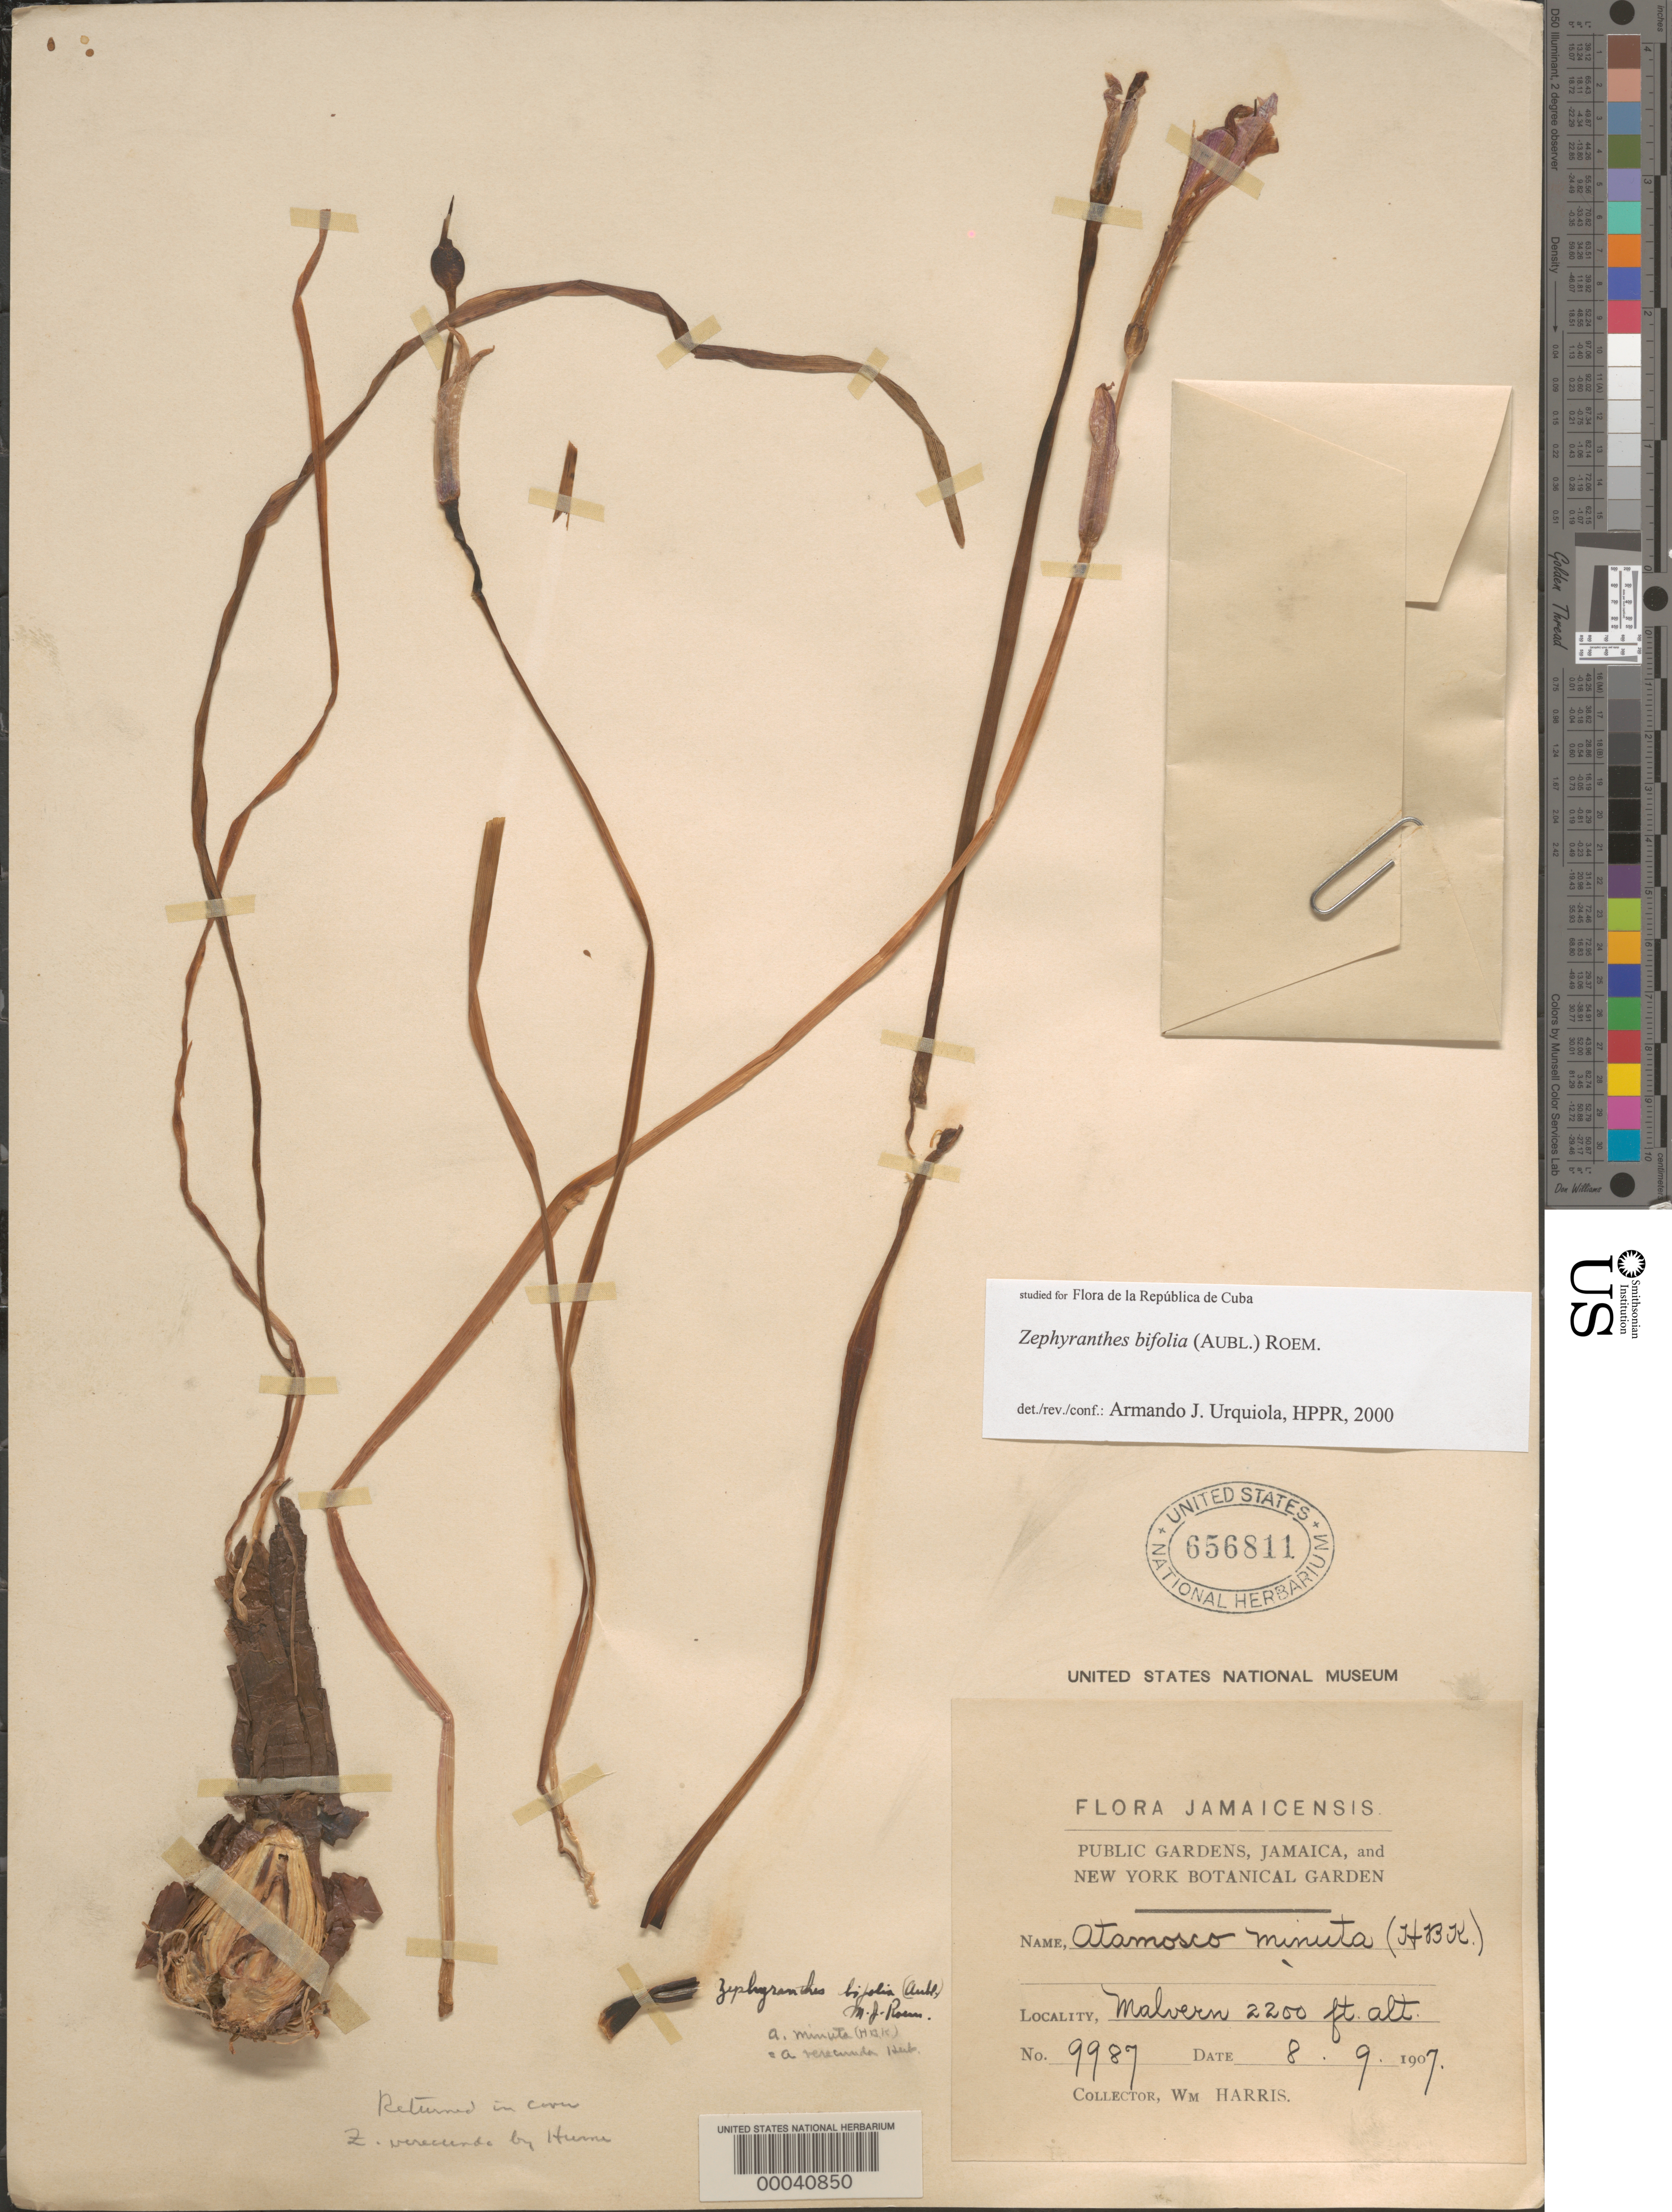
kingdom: Plantae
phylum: Tracheophyta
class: Liliopsida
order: Asparagales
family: Amaryllidaceae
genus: Zephyranthes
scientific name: Zephyranthes bifolia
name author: (Aubl.) M. Roem.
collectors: W. H. Harris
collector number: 9987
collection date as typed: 08 Sep 1907 or 09 Aug 1907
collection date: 1907-08-09 or 1907-09-08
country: Jamaica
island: Greater Antilles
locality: Malvern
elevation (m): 671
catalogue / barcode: US 656811